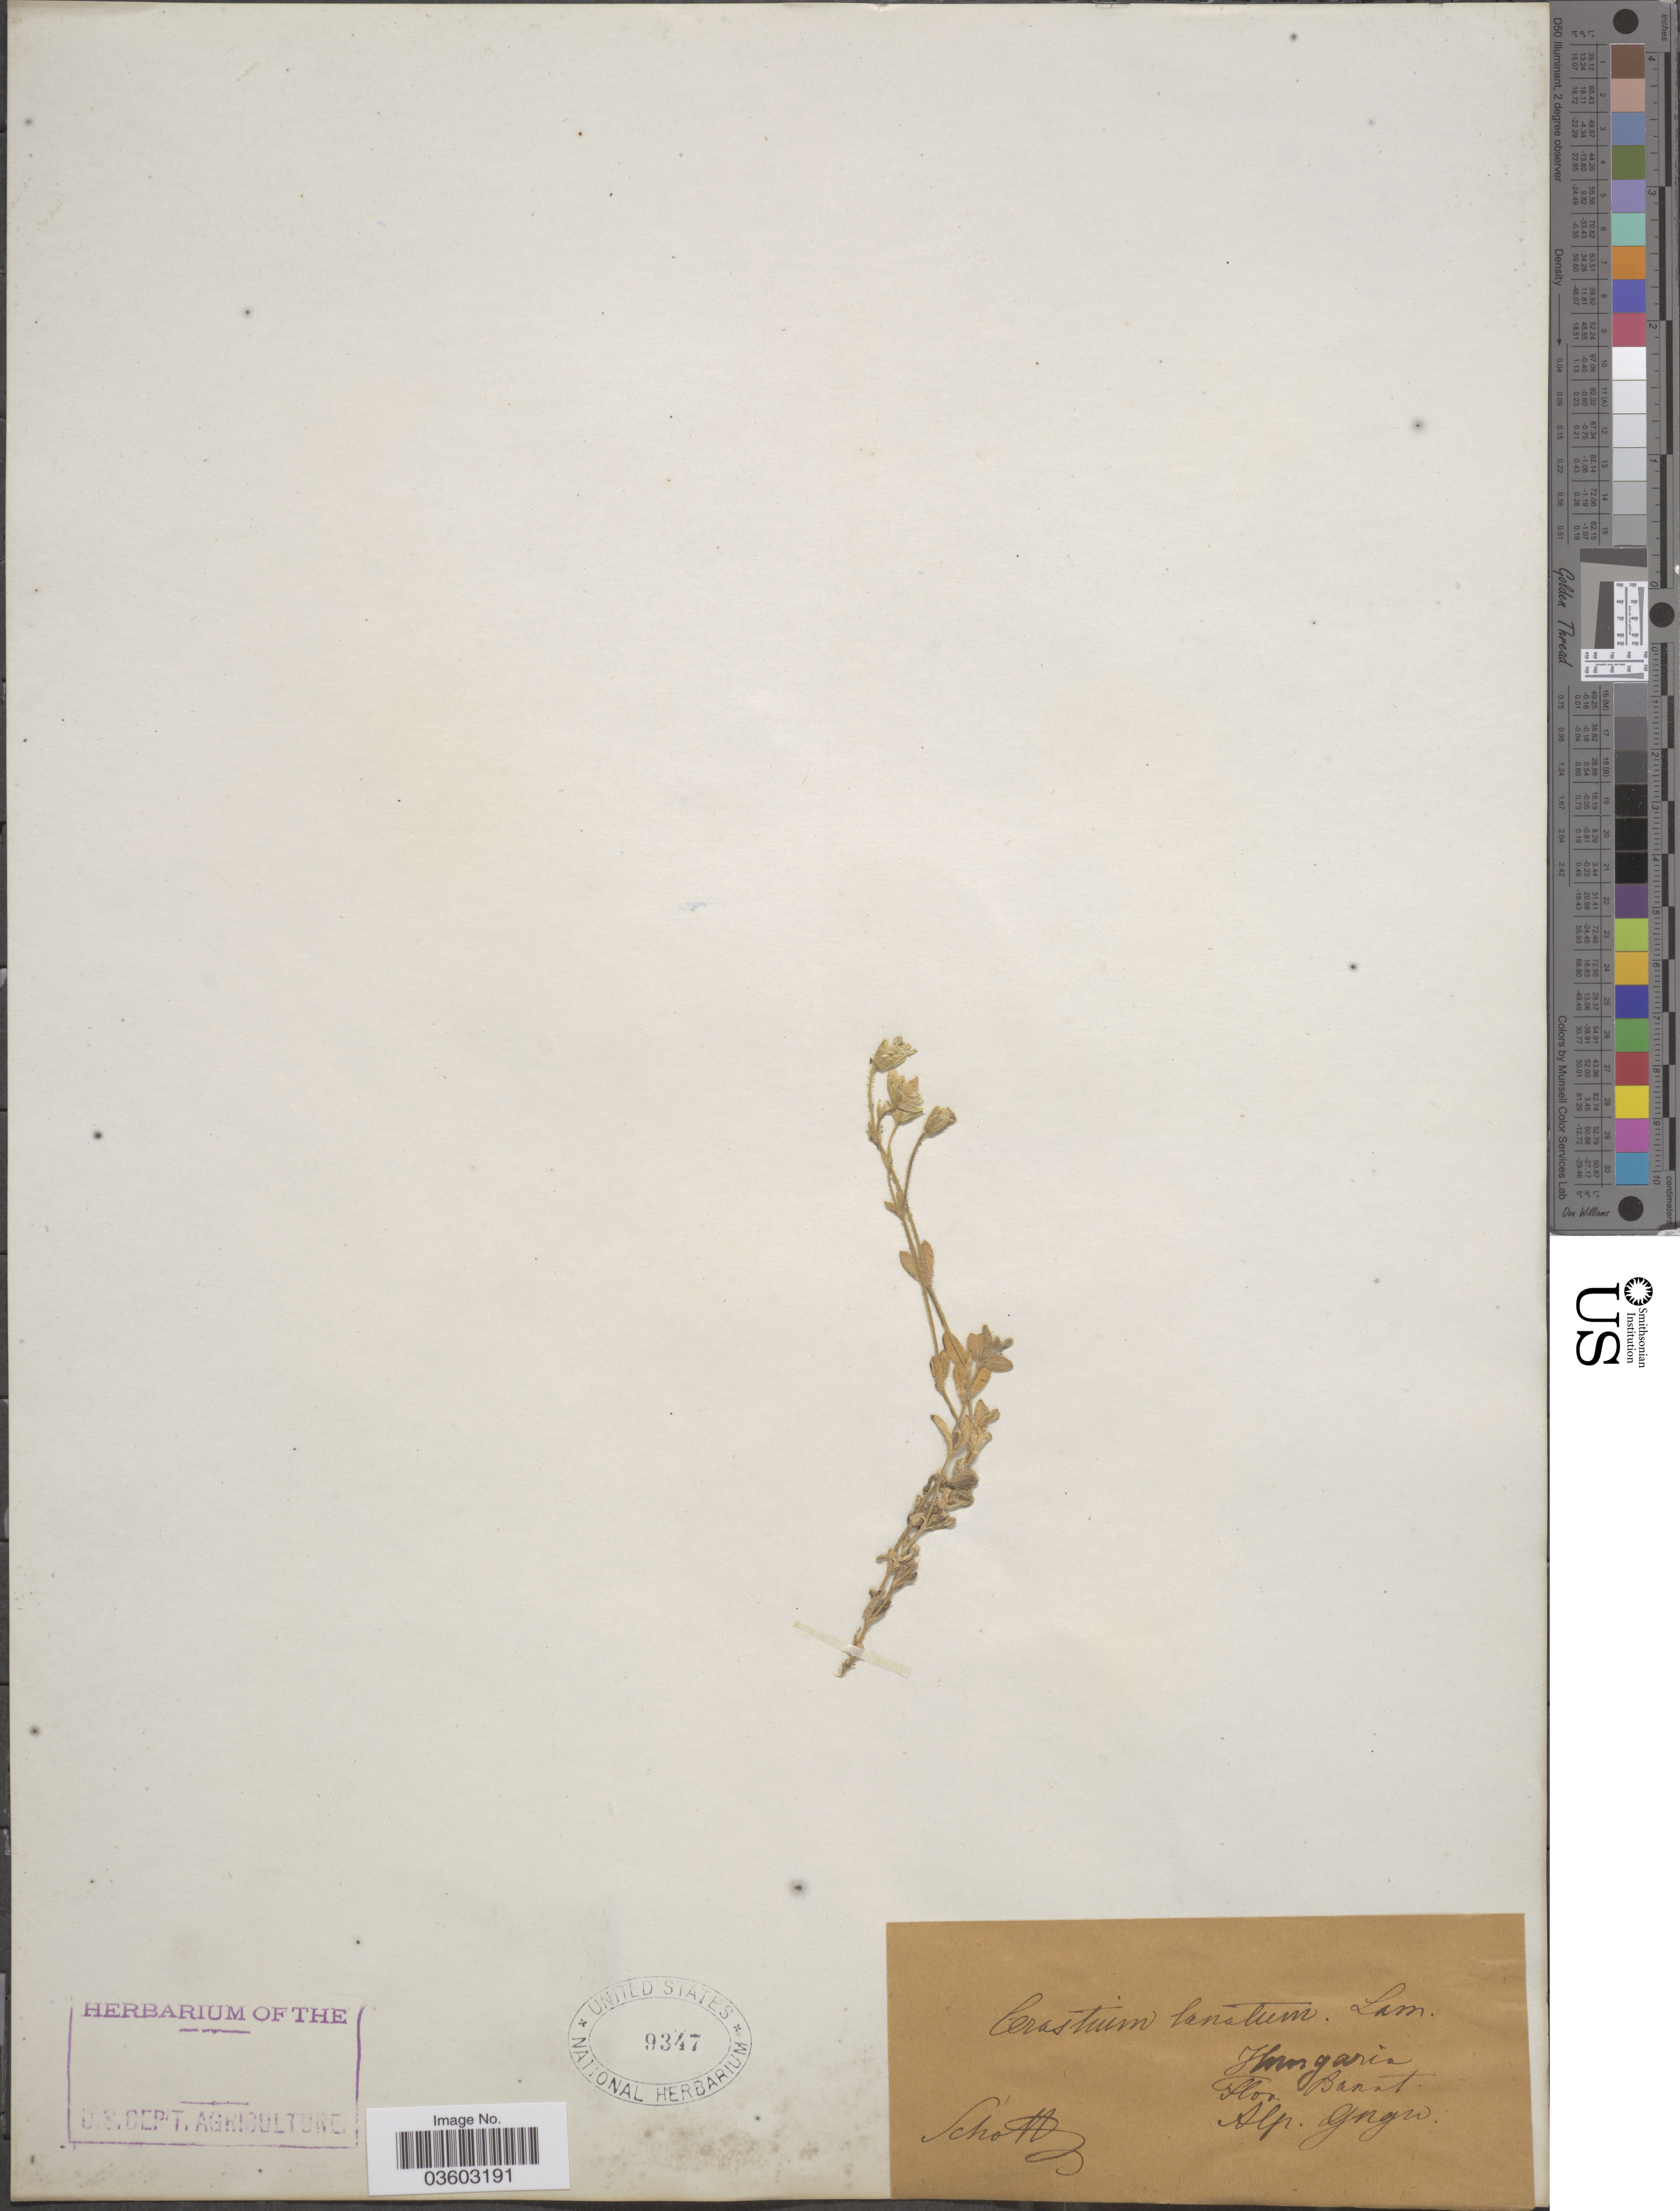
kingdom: Plantae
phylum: Tracheophyta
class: Magnoliopsida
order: Caryophyllales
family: Caryophyllaceae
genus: Cerastium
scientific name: Cerastium lanatum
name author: Lam.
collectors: Schott, --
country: Romania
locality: Flor. Banat, Alp. Gugu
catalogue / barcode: US 9347